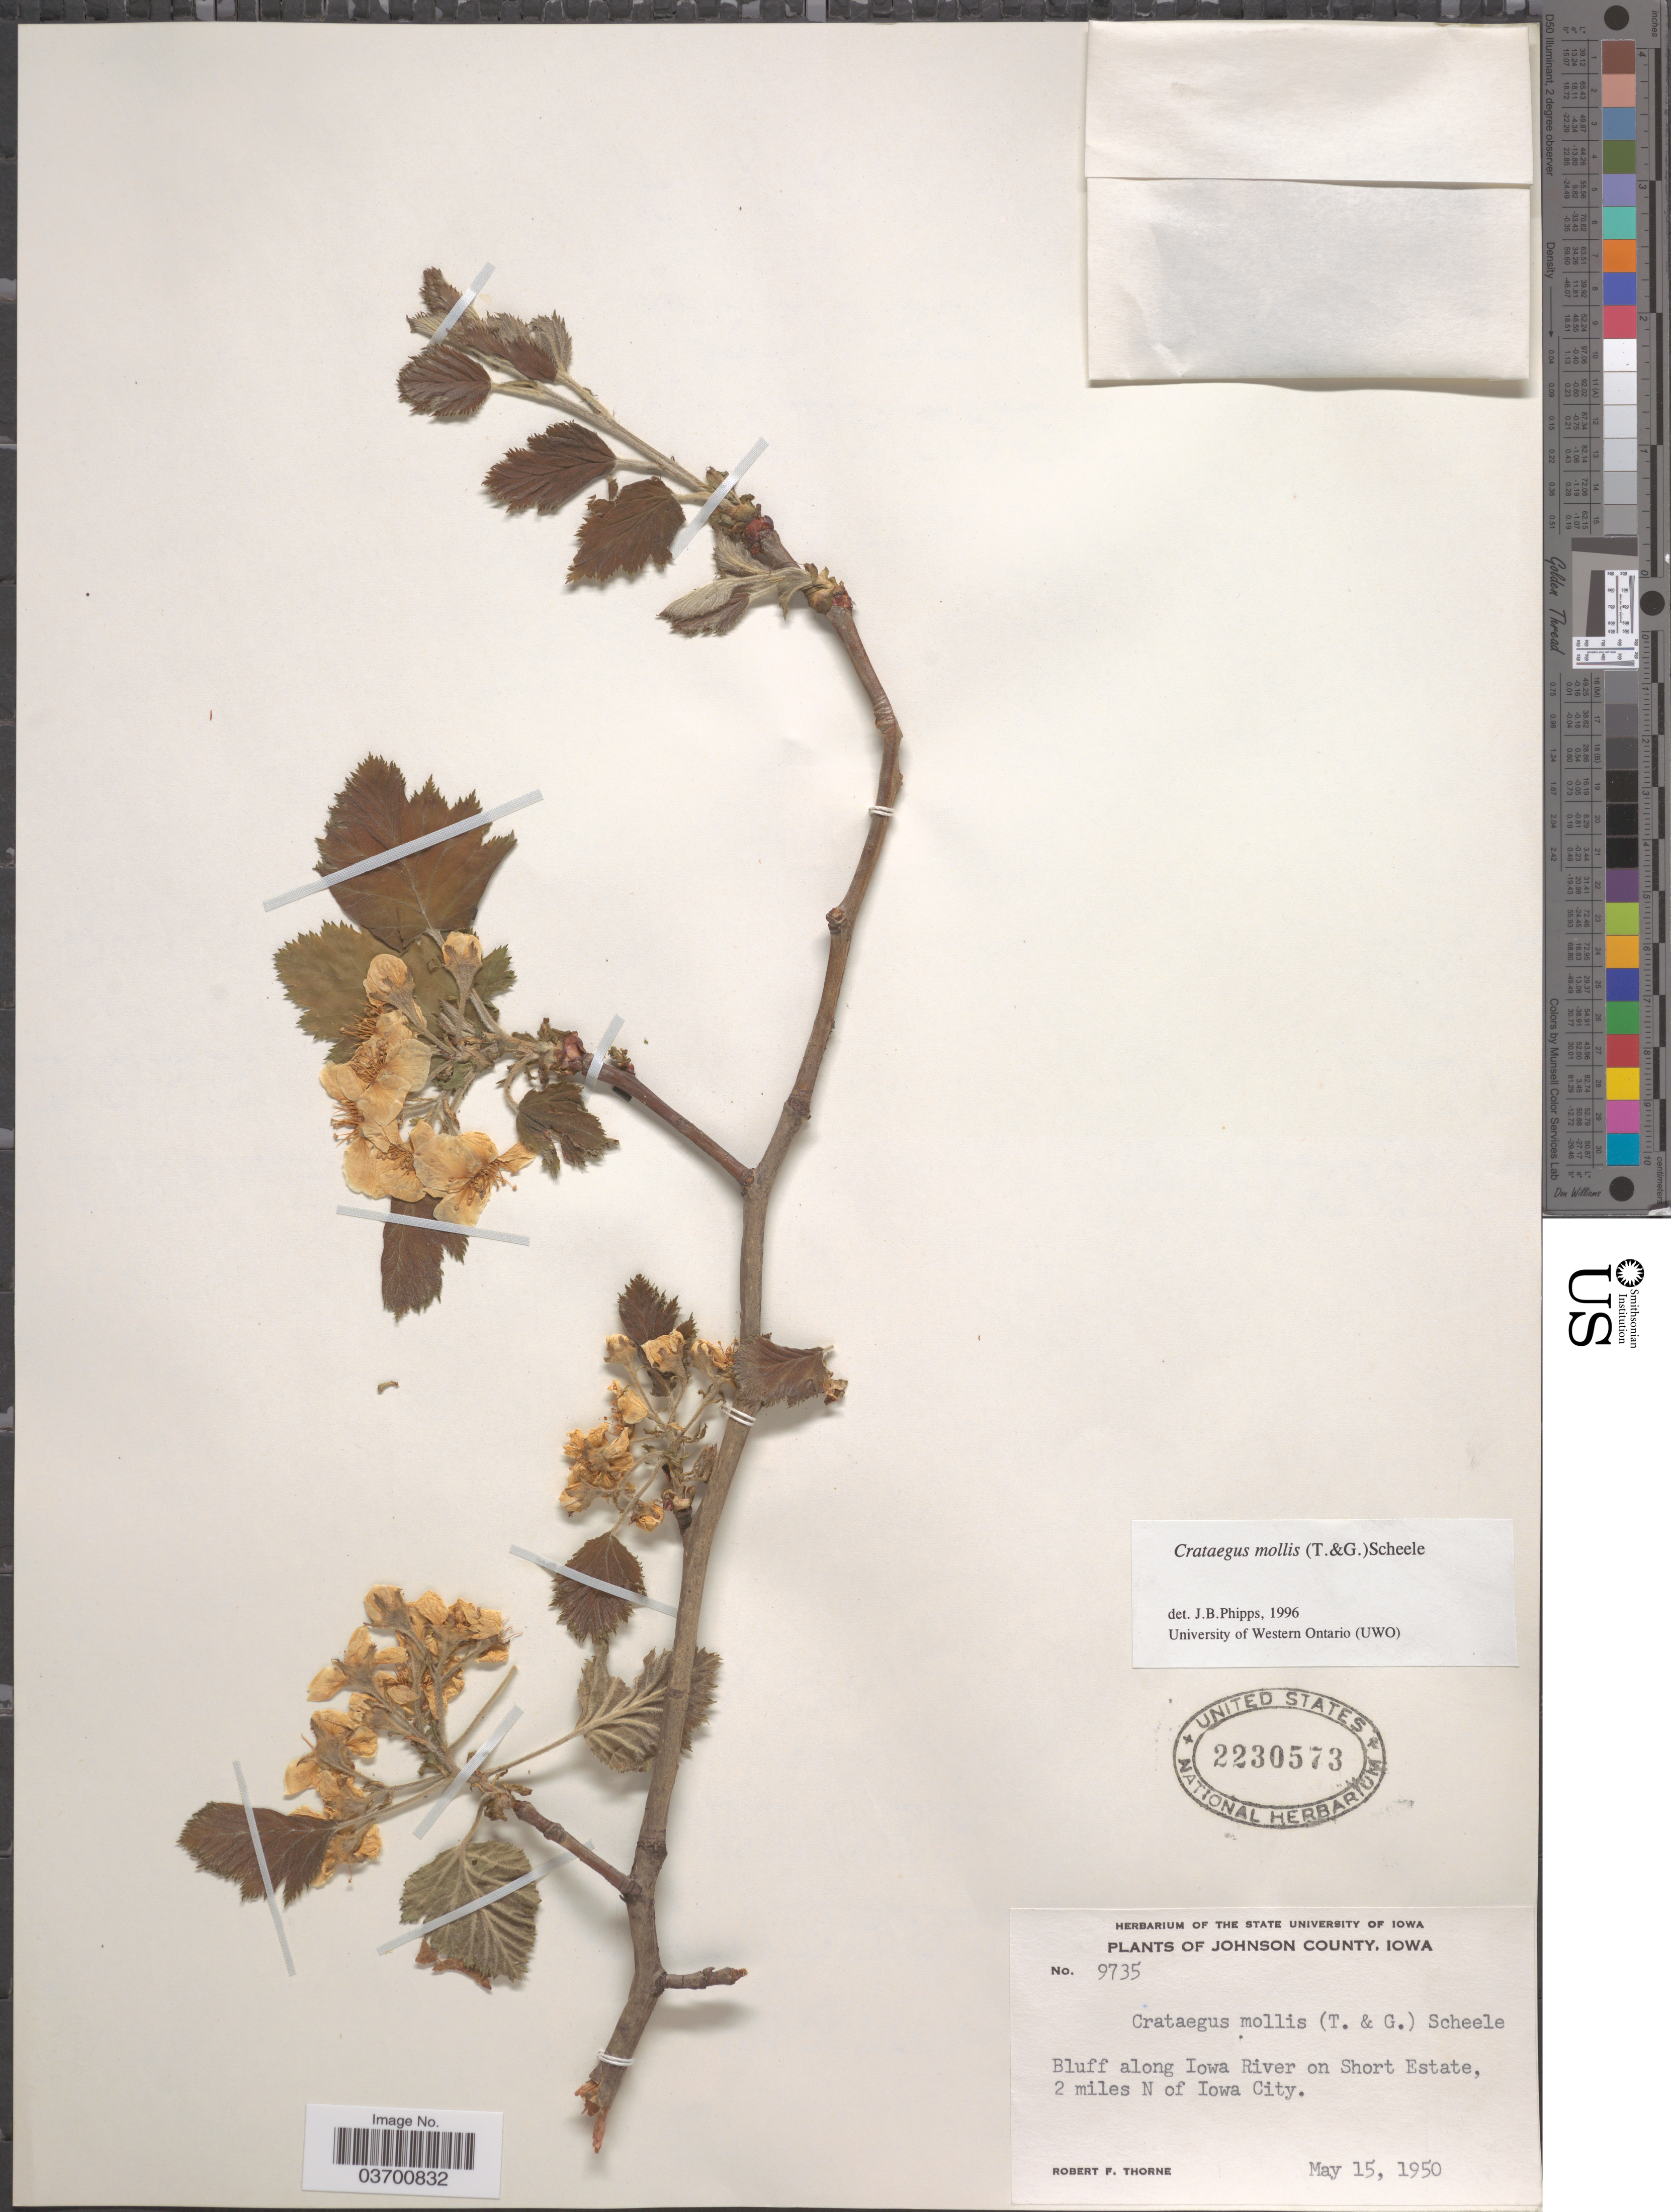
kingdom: Plantae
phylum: Tracheophyta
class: Magnoliopsida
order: Rosales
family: Rosaceae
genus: Crataegus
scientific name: Crataegus mollis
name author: (Torr. & A. Gray) Scheele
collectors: R. F. Thorne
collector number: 9735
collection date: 1950-05-15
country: United States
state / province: Iowa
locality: Johnson County. Bluff along Iowa River on Short Estate, 2 miles N of Iowa City.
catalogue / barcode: US 2230573